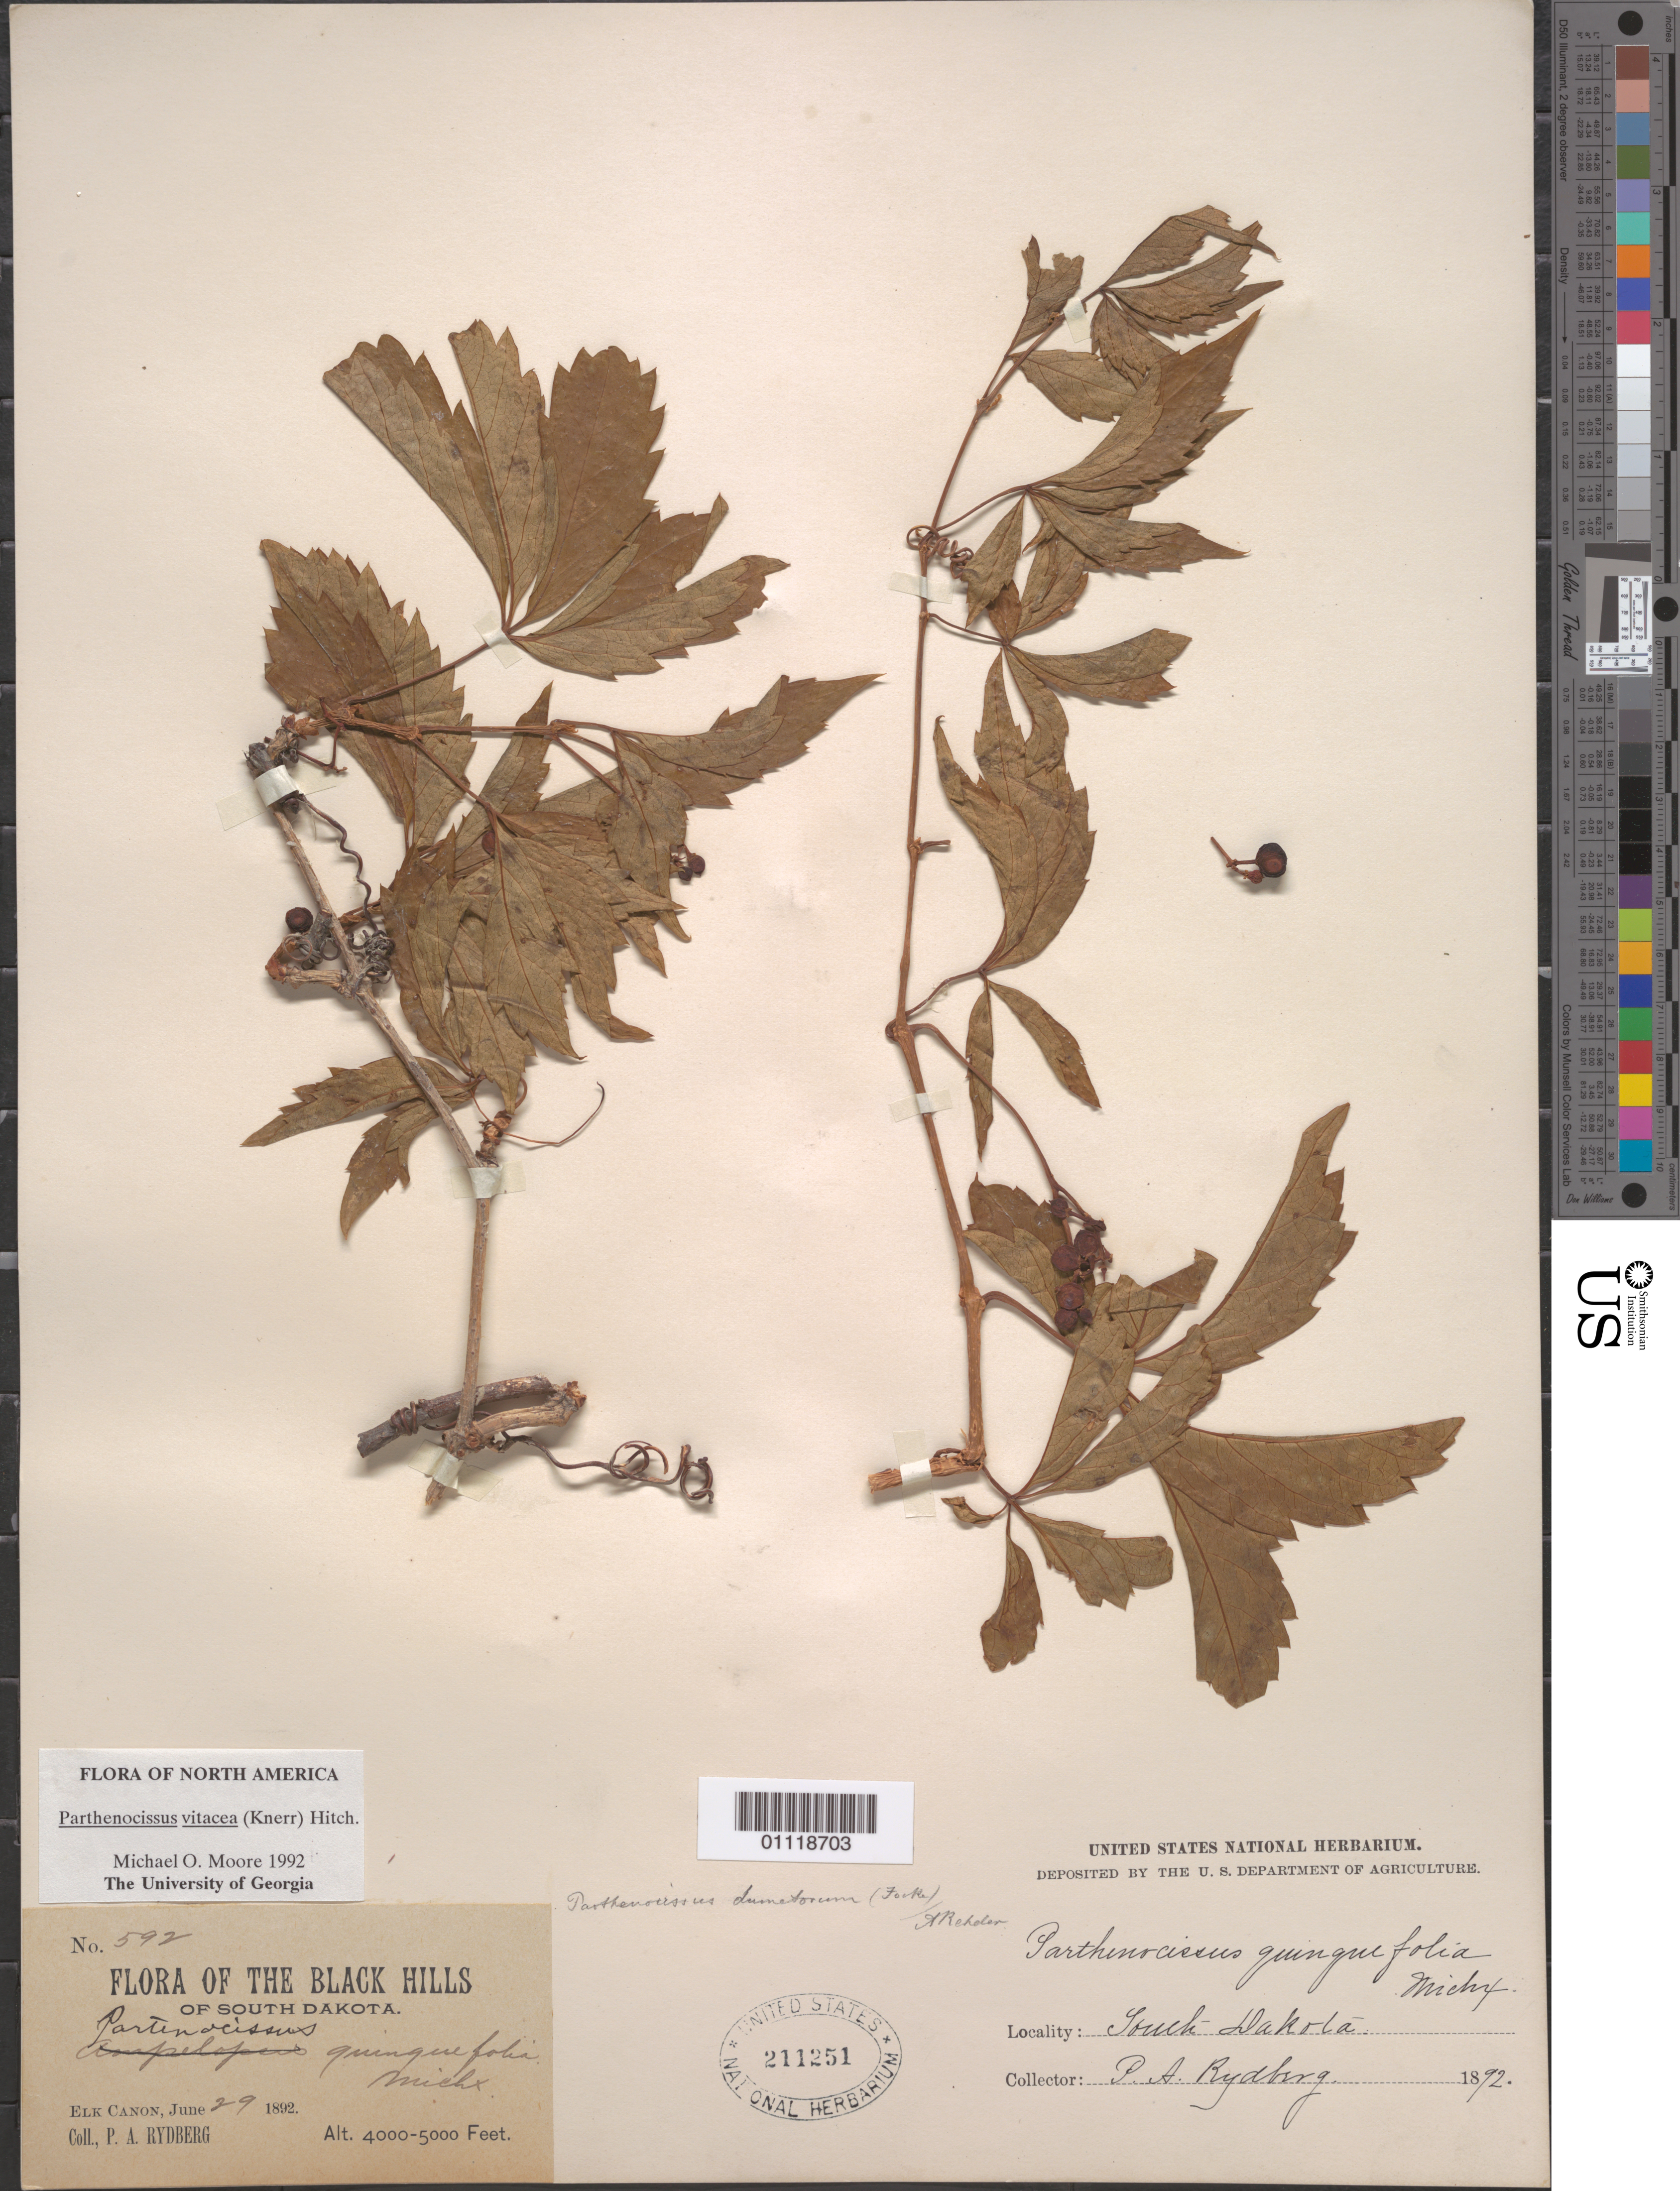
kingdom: Plantae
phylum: Tracheophyta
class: Magnoliopsida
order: Vitales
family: Vitaceae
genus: Parthenocissus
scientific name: Parthenocissus vitacea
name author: (Knerr) Hitchc.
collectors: P. A. Rydberg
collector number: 592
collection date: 1892-06-29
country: United States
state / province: South Dakota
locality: Black Hills.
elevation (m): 1219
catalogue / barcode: US 211251